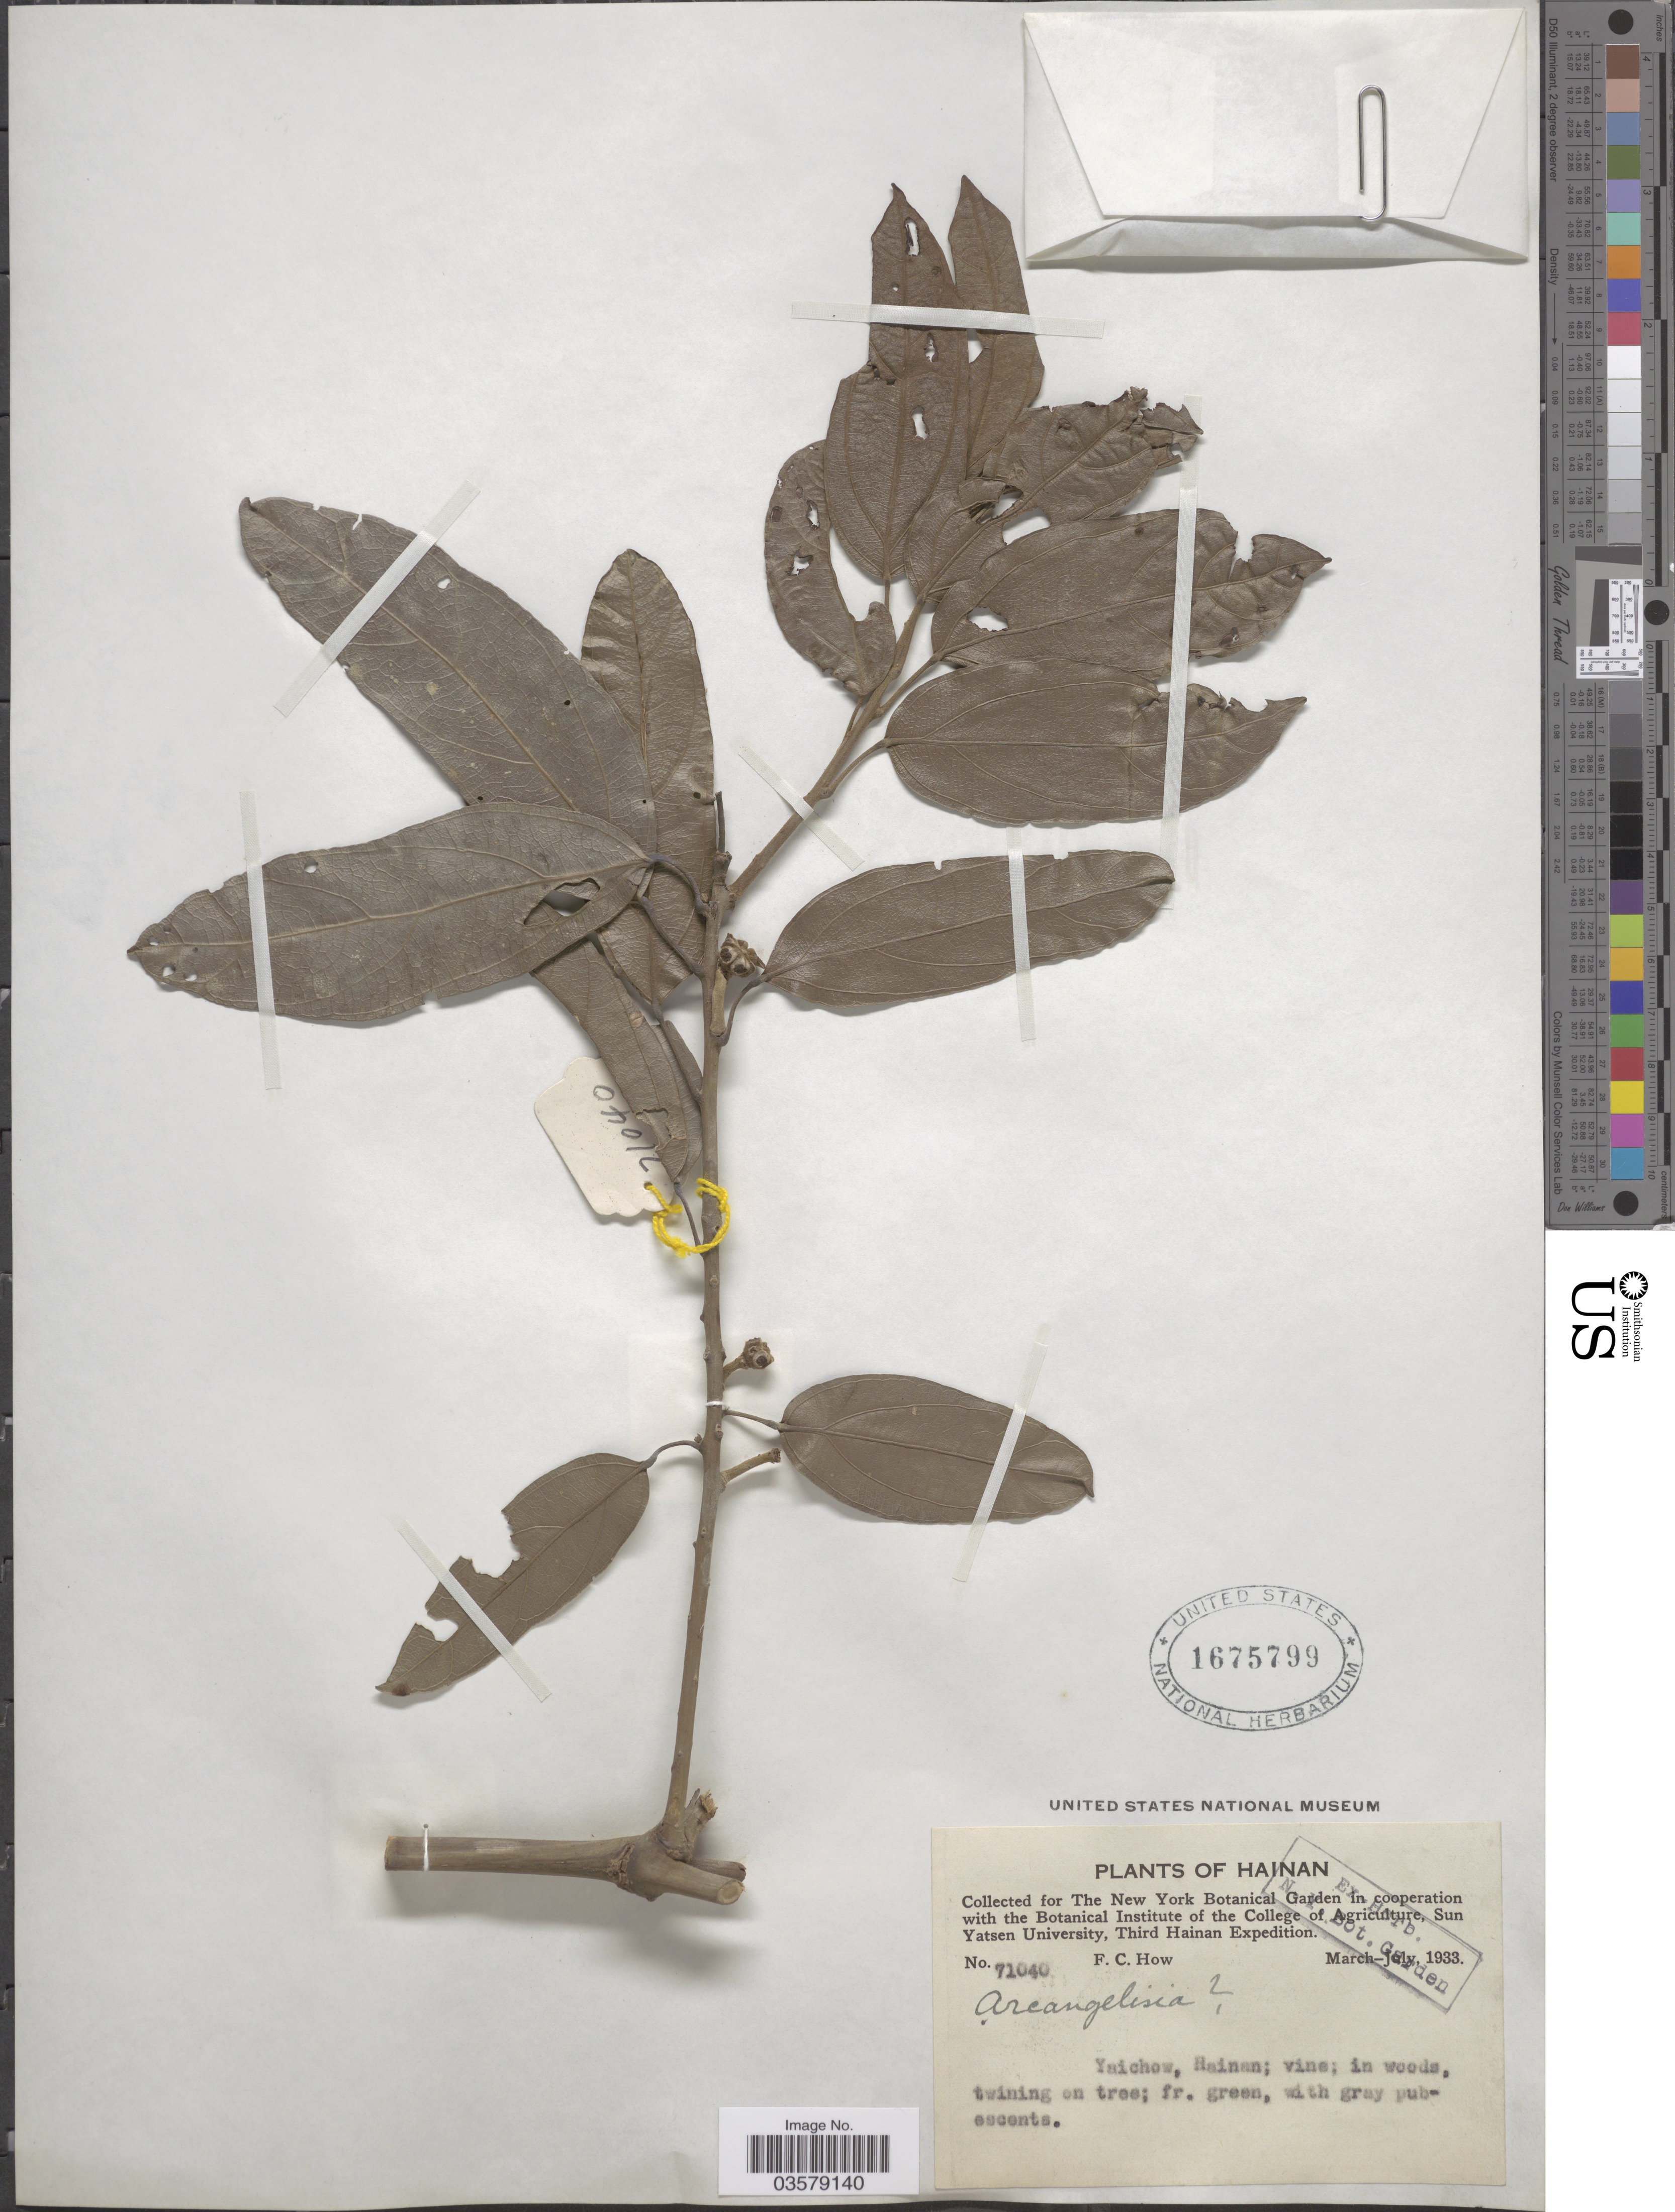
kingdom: Plantae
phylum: Tracheophyta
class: Magnoliopsida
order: Ranunculales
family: Menispermaceae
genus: Arcangelisia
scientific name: Arcangelisia sp.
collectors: F. C. How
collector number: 71040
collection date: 1933-03/1933-07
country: China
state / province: Hainan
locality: Yaichow.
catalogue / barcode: US 1675799